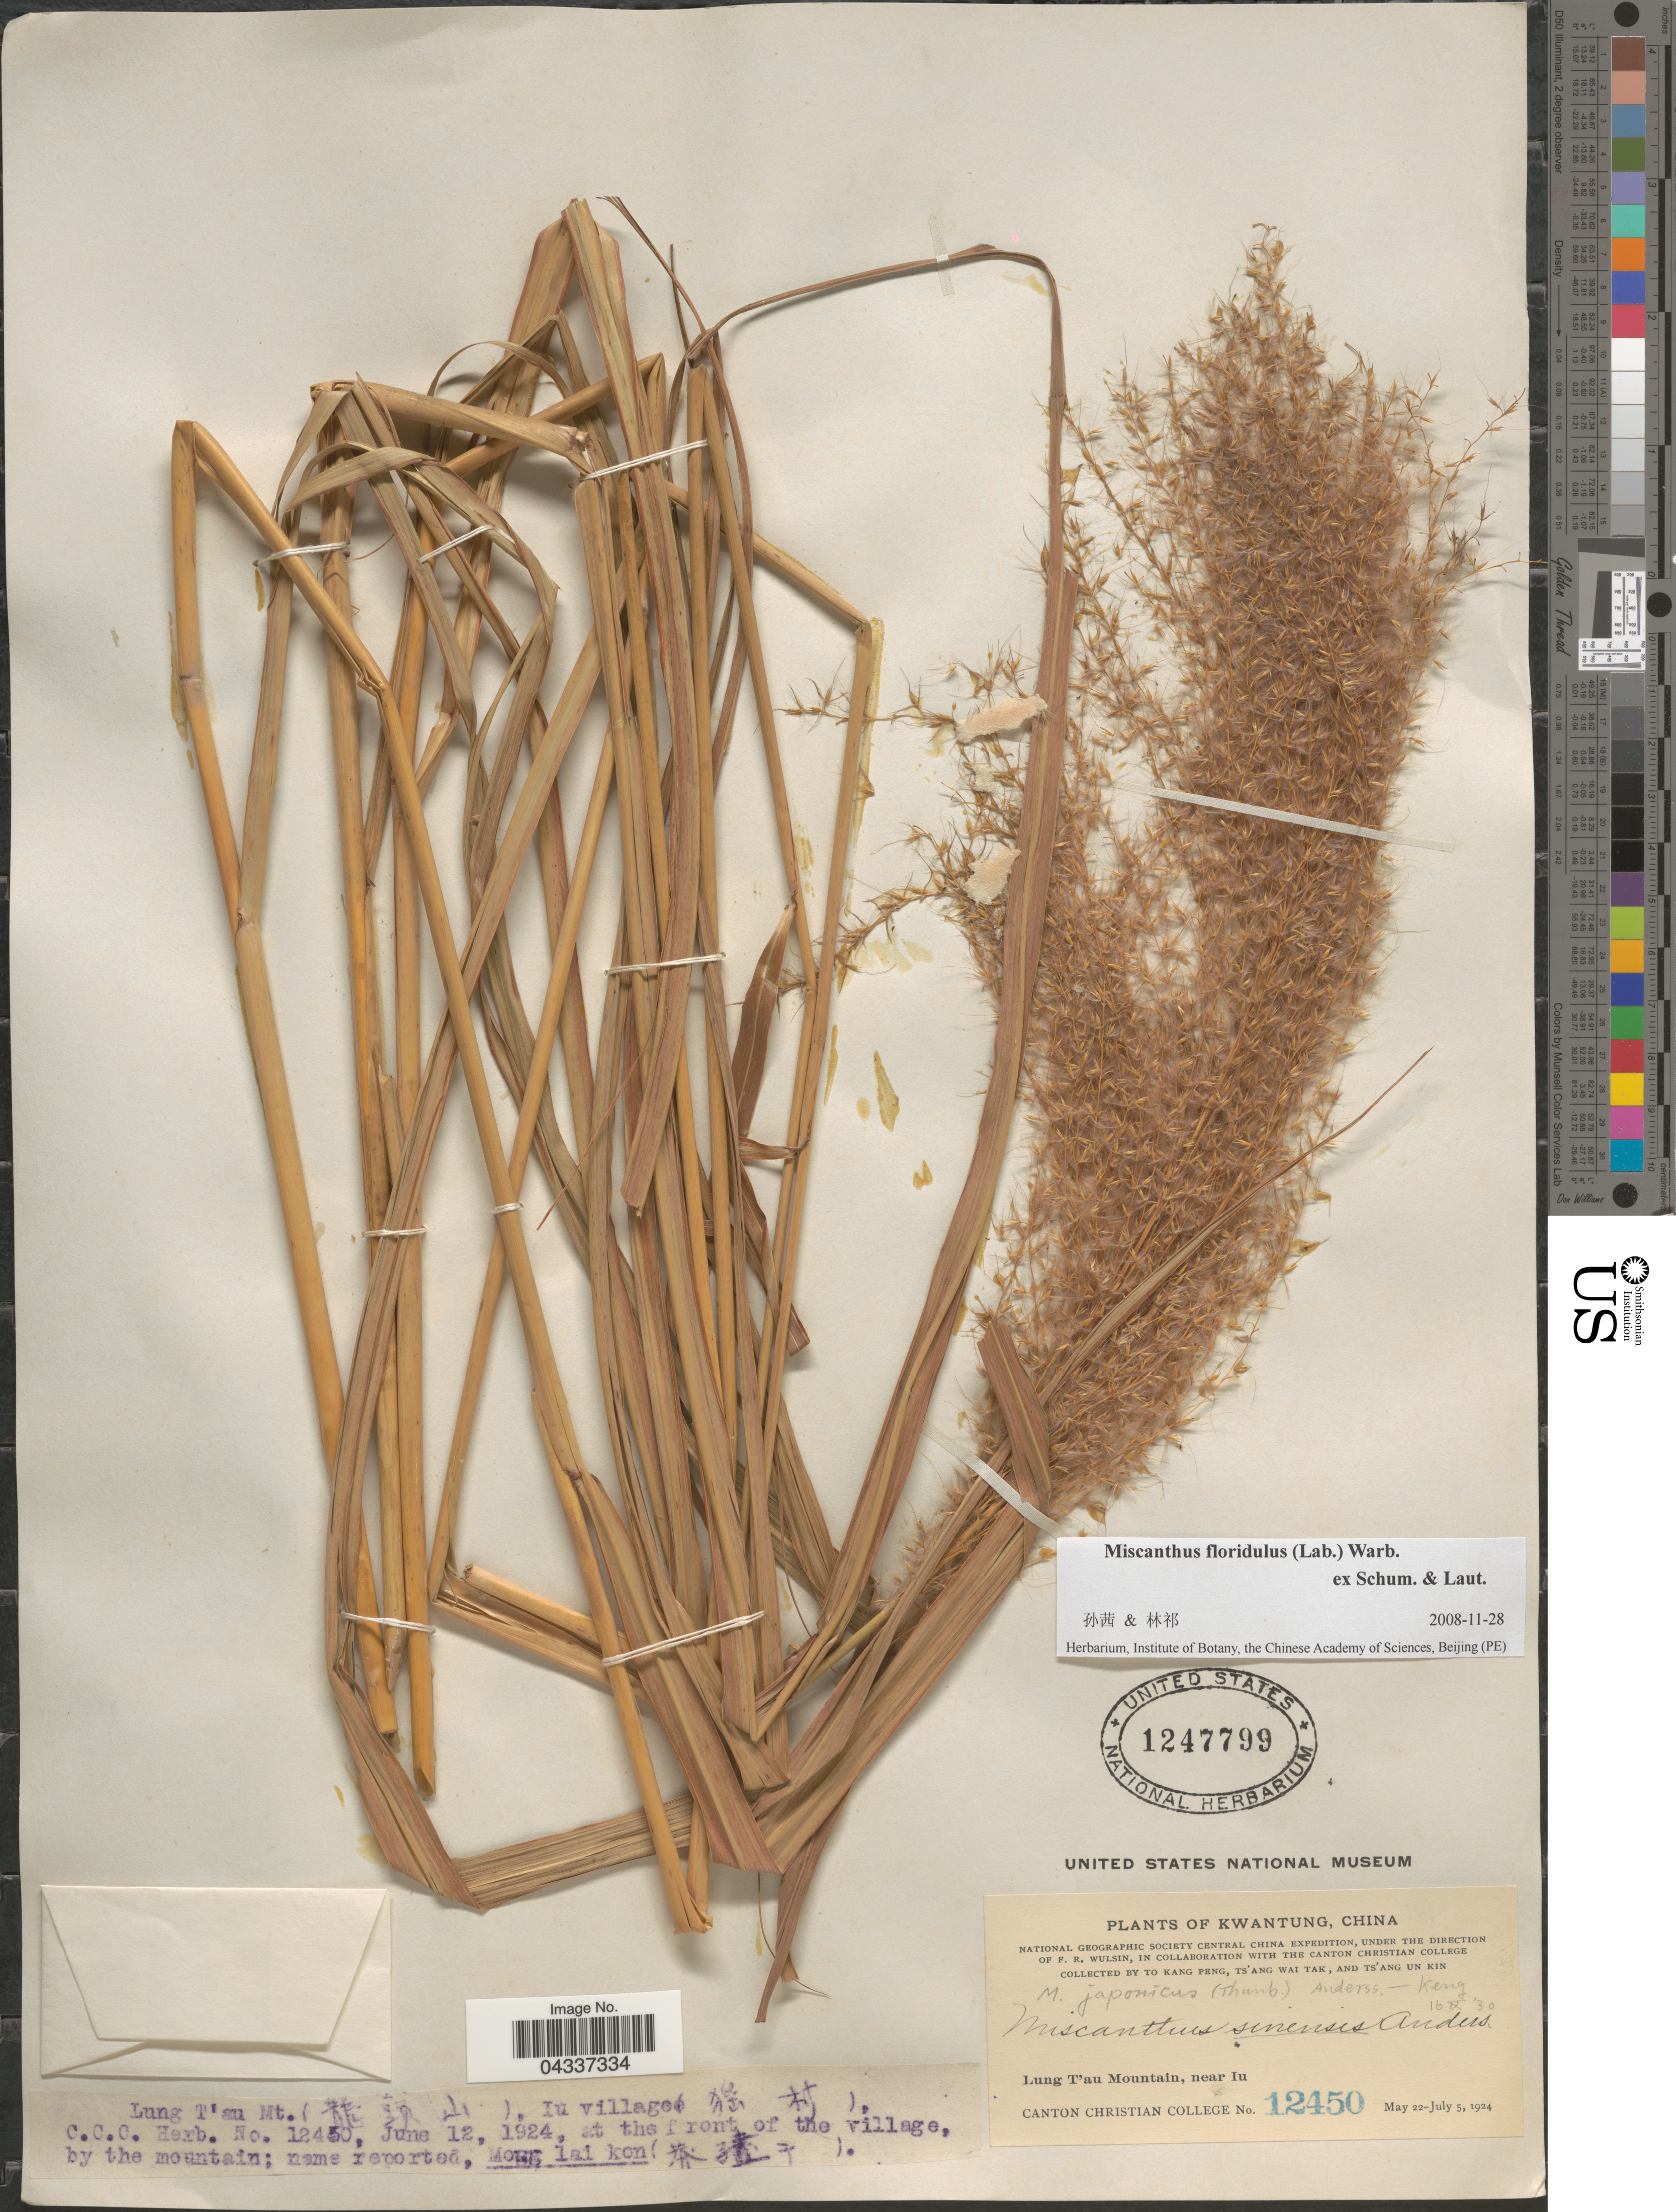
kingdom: Plantae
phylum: Tracheophyta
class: Liliopsida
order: Poales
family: Poaceae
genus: Miscanthus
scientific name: Miscanthus floridulus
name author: (Labill.) Warb.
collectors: T. K. Peng, W. T. Tsang & Ts' Ang Un Kin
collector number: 12450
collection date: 1924-06-12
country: China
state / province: Guangdong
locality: Lung T'au Mountain. (X), Iu village (X). Kwantung. National Geographic Society Central China Expedition. Near Iu.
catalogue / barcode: US 1247799